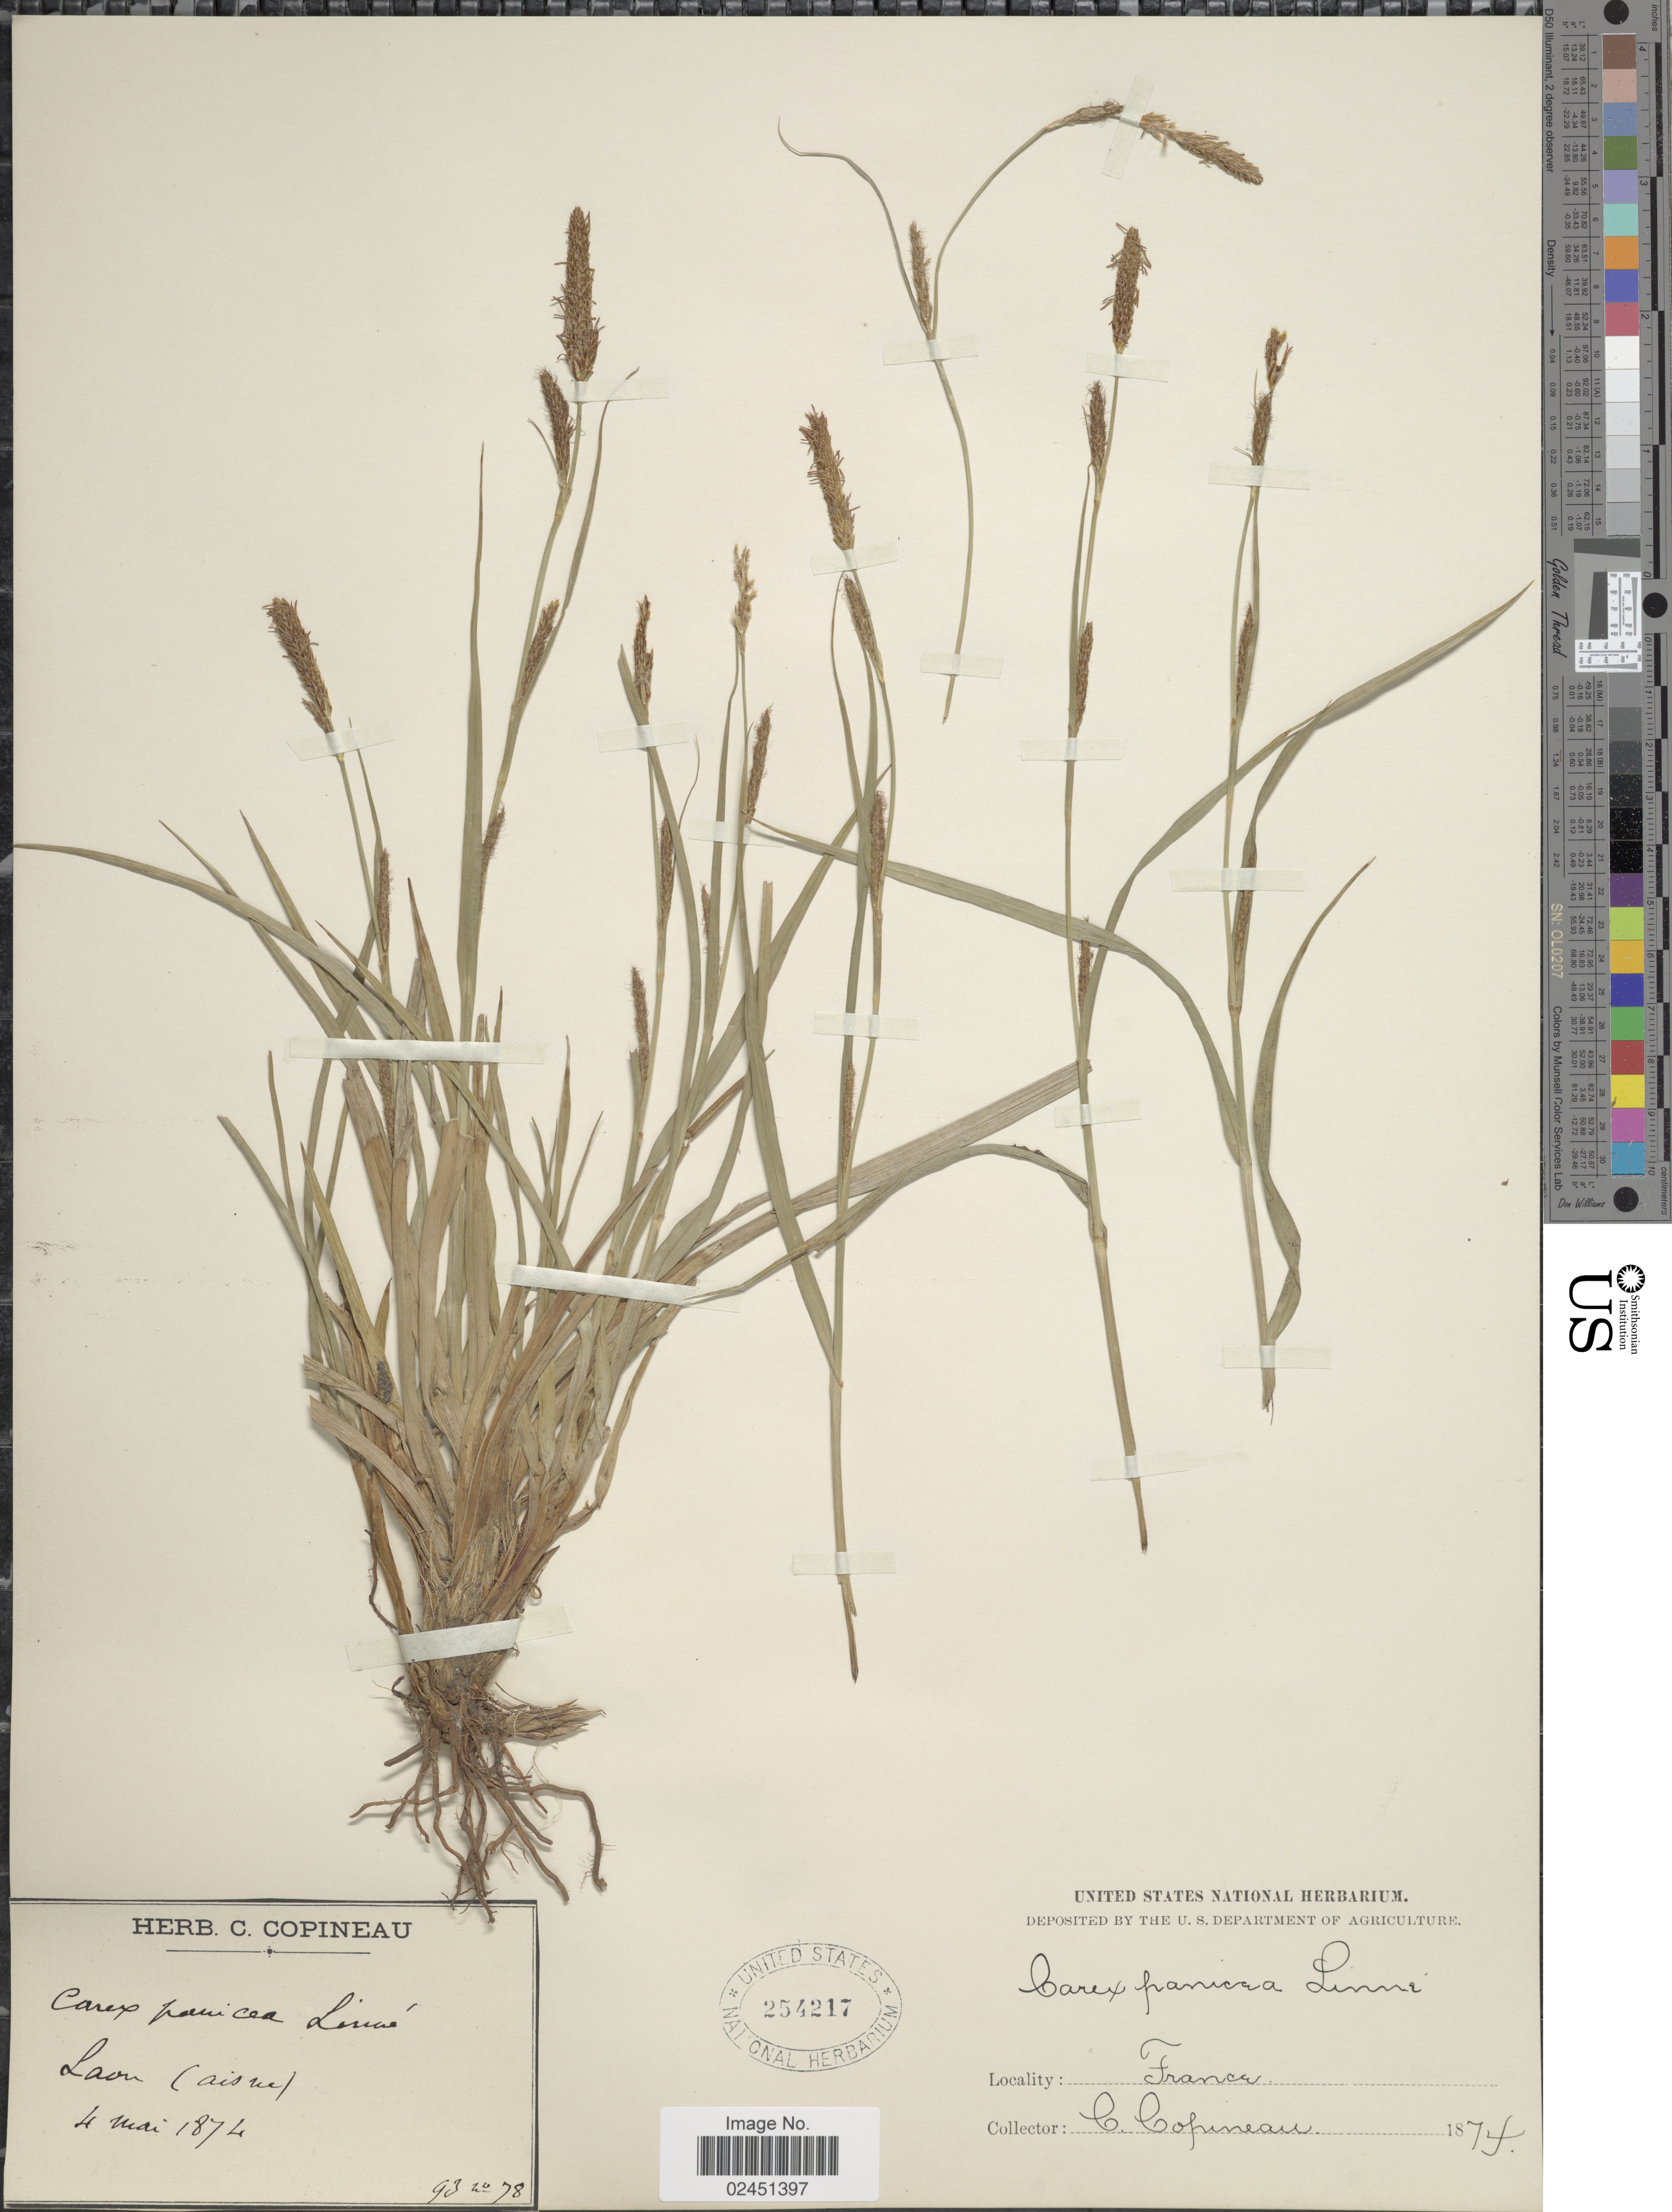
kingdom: Plantae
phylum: Tracheophyta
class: Liliopsida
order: Poales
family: Cyperaceae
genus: Carex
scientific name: Carex panicea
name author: L.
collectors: C. Copineau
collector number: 78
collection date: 1874-05-04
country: France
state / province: Hauts-de-France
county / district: Aisne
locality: Laon (Aisne)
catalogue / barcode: US 254217